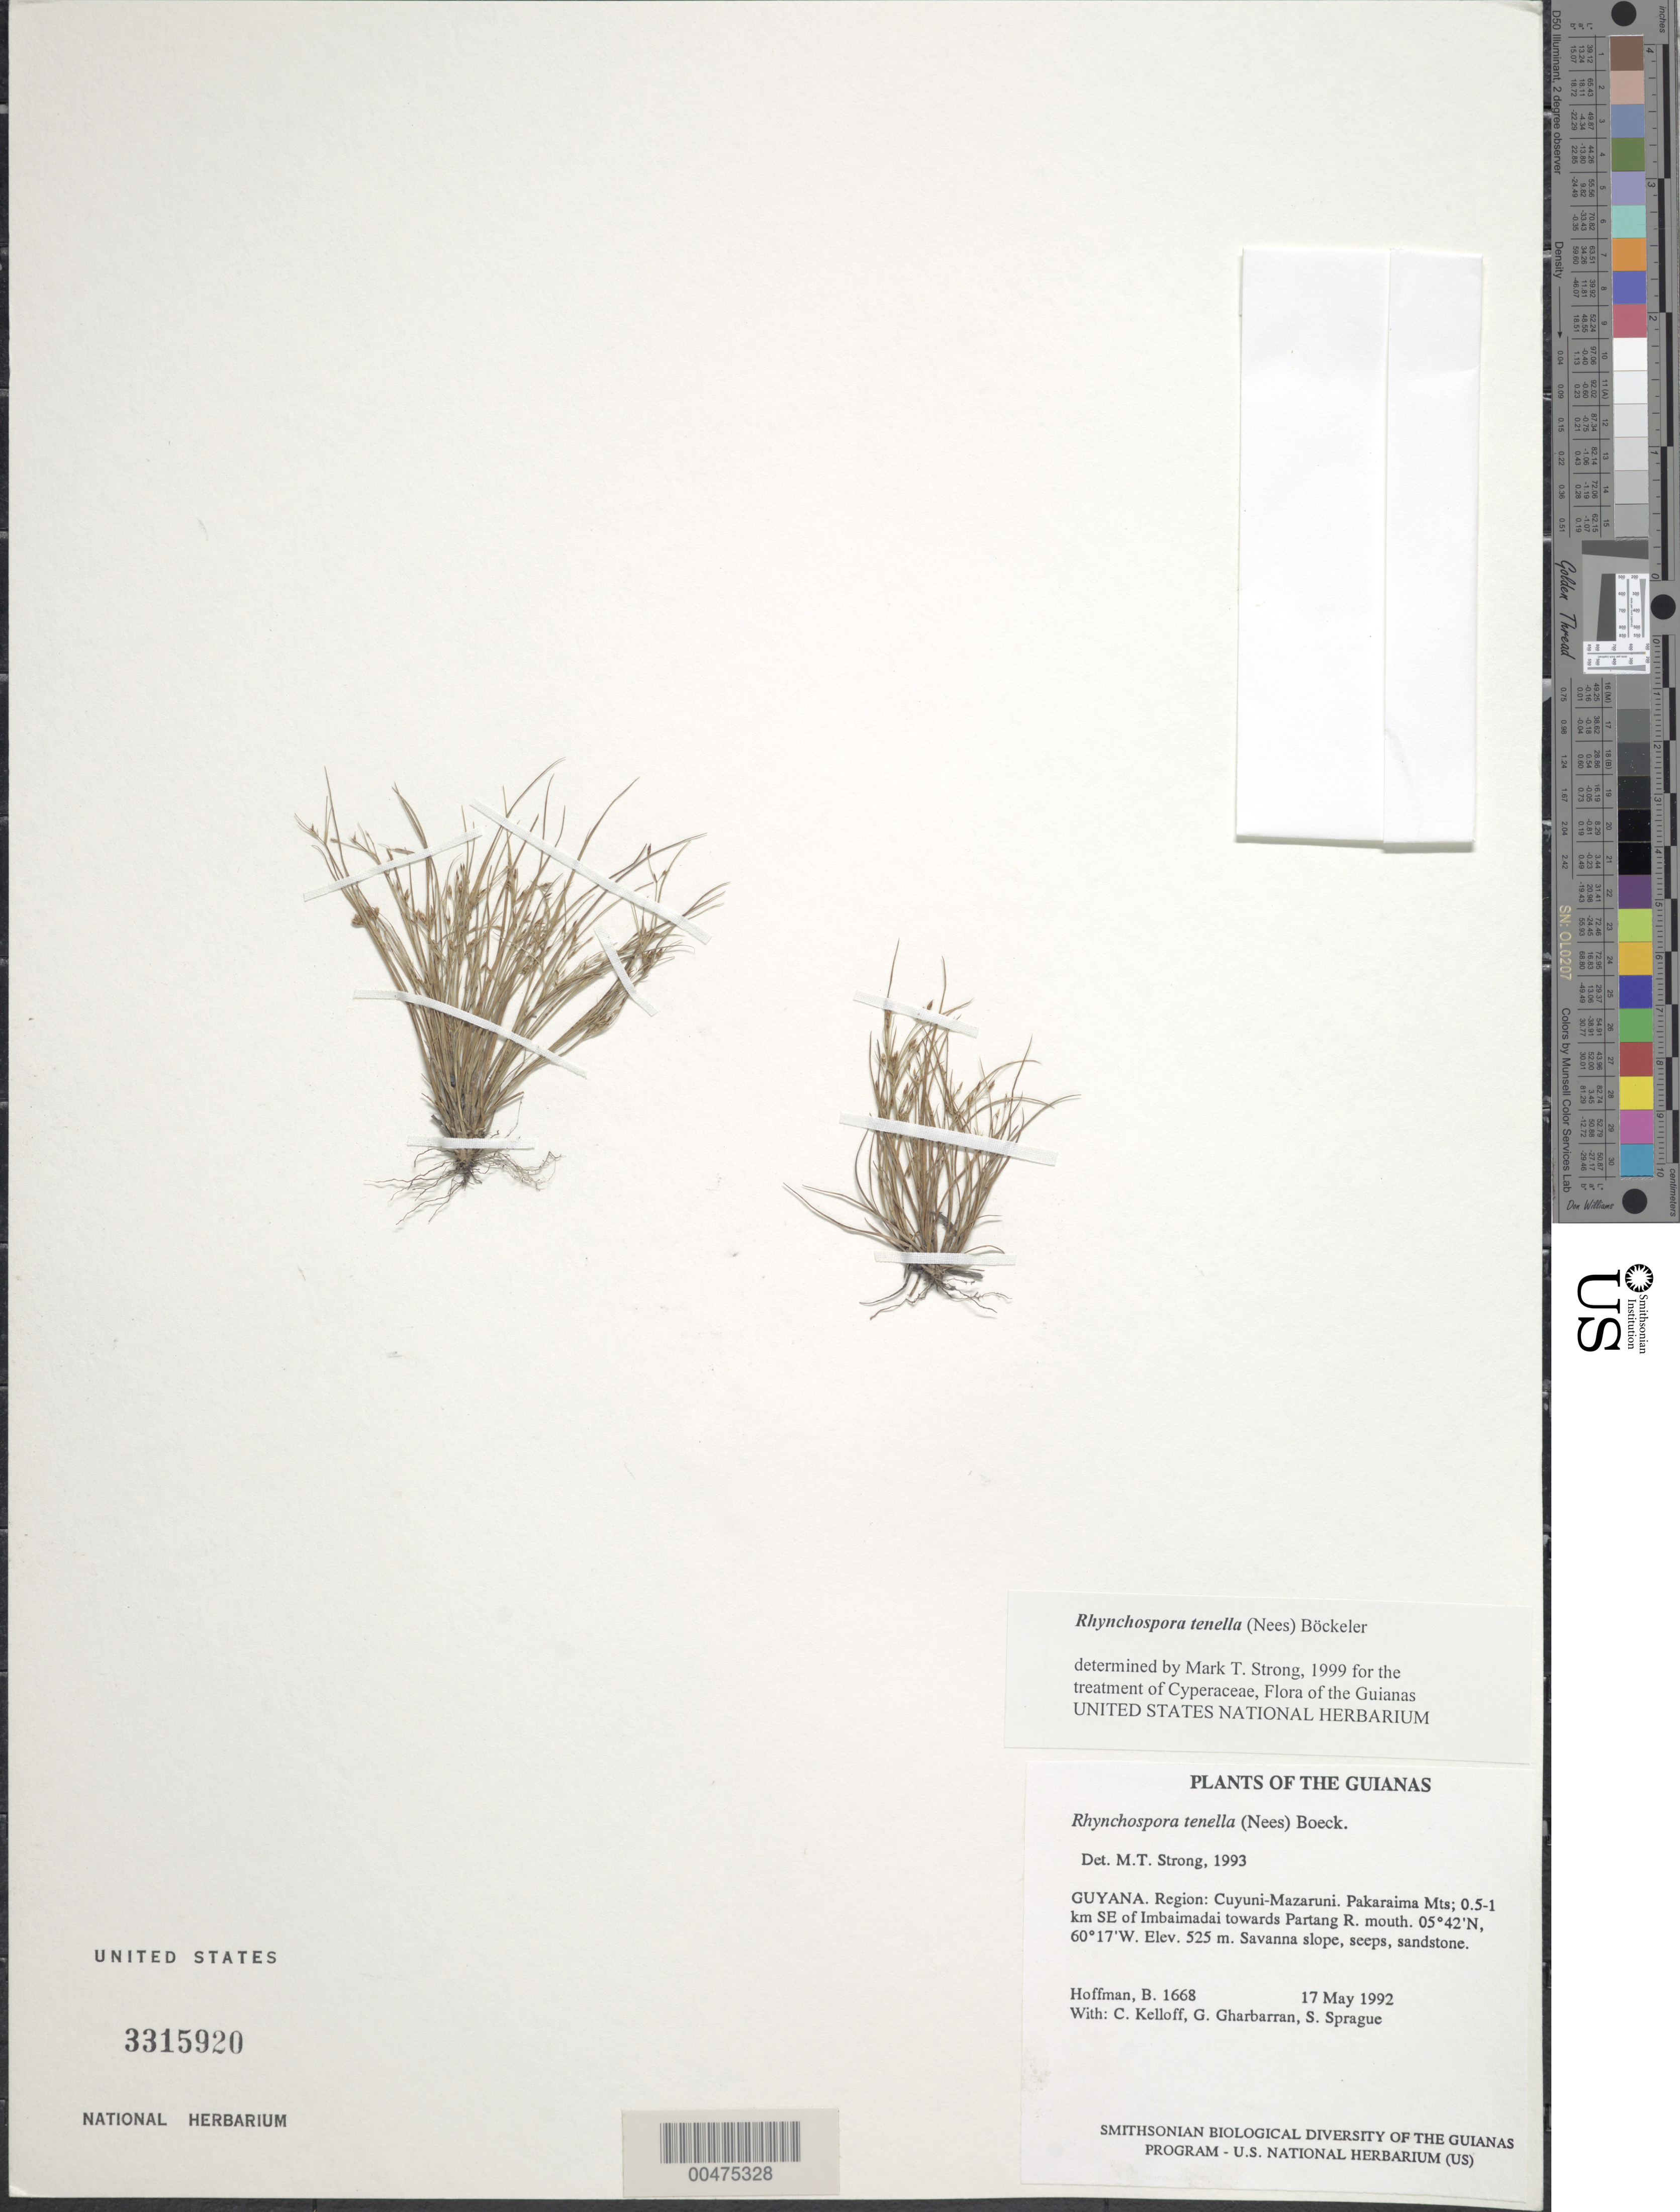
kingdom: Plantae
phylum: Tracheophyta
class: Liliopsida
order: Poales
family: Cyperaceae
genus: Rhynchospora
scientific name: Rhynchospora tenella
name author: (Nees) Boeckeler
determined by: Strong, M. T., (US), Smithsonian Institution - National Museum of Natural History (UNITED STATES)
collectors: B. Hoffman, C. L. Kelloff, G. Gharbarran & S. Sprague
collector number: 1668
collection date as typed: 17 May 1992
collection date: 1992-05-17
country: Guyana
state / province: Cuyuni-Mazaruni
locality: Pakaraima Mts; 0.5-1 km SE of Imbaimadai towards Partang River mouth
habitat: Savanna slope, seeps, sandstone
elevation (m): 525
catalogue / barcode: US 3315920